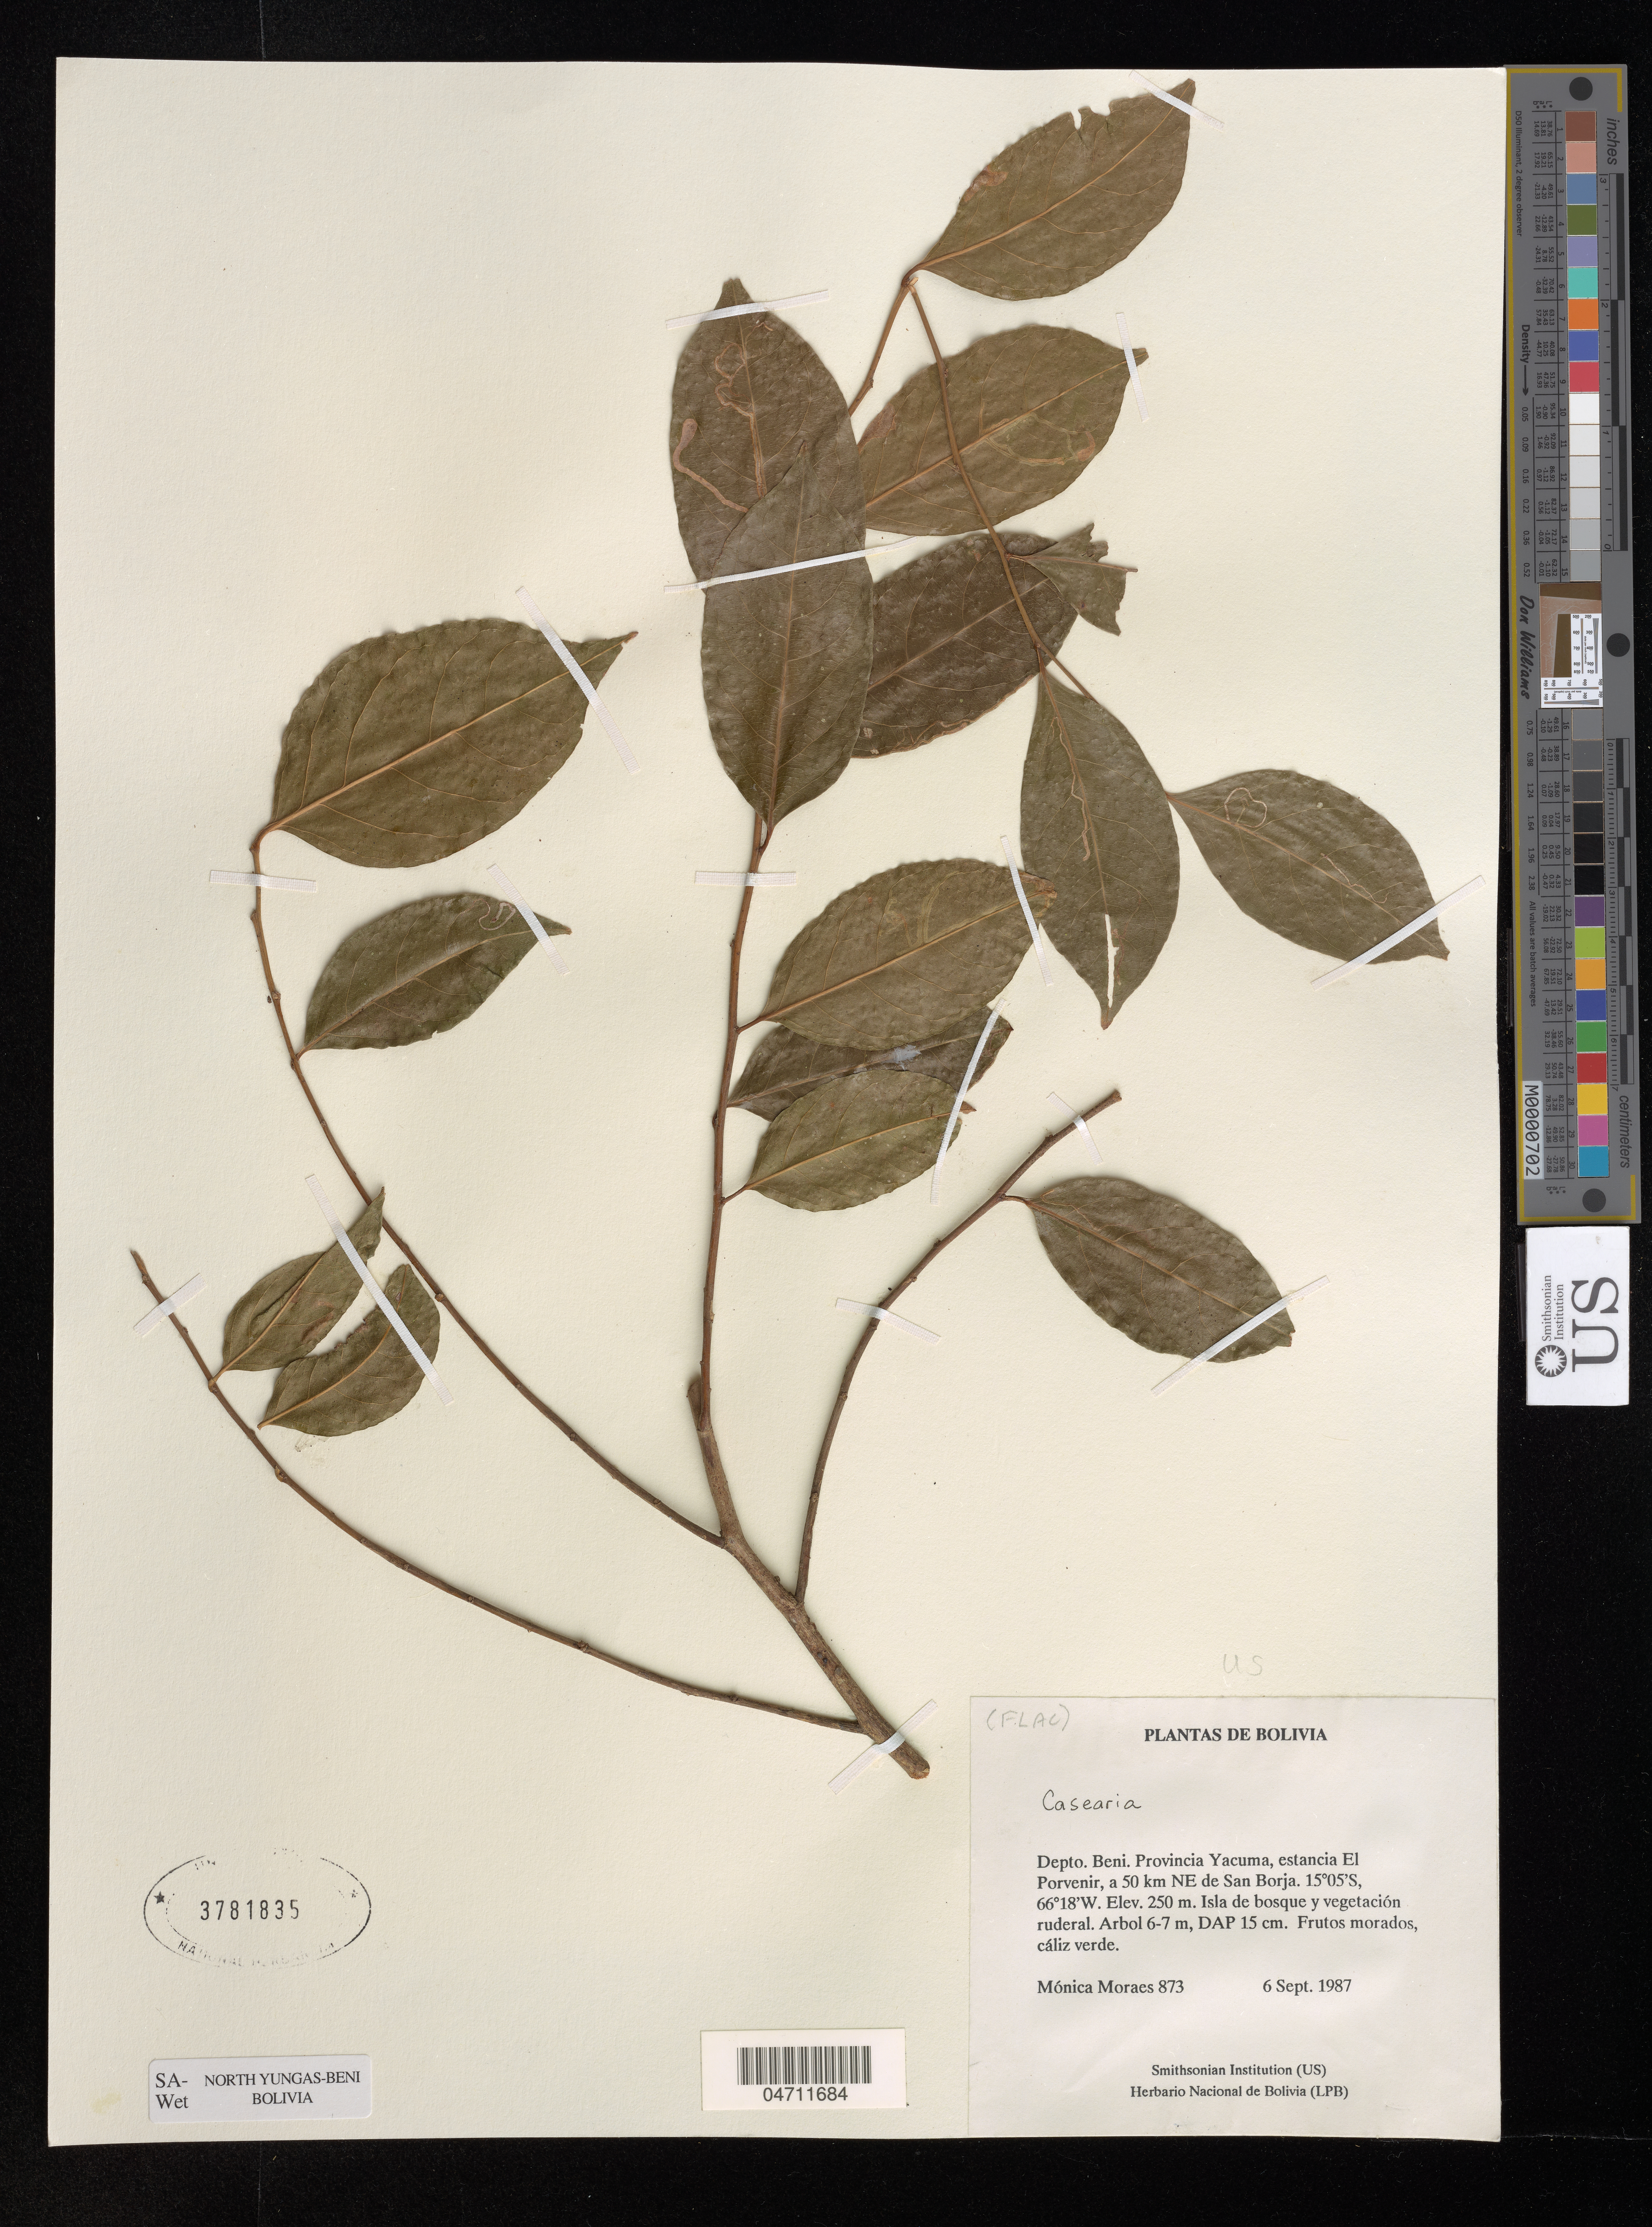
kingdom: Plantae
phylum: Tracheophyta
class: Magnoliopsida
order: Malpighiales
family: Salicaceae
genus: Casearia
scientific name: Casearia sp.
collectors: M. Moraes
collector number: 873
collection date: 1987-09-06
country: Bolivia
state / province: Beni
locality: Provincia Yacuma, estancia El Porvenir, a 50 km NE de San Borja.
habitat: Isla de bosque y vegetacion ruderal.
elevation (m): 250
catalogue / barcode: US 3781835